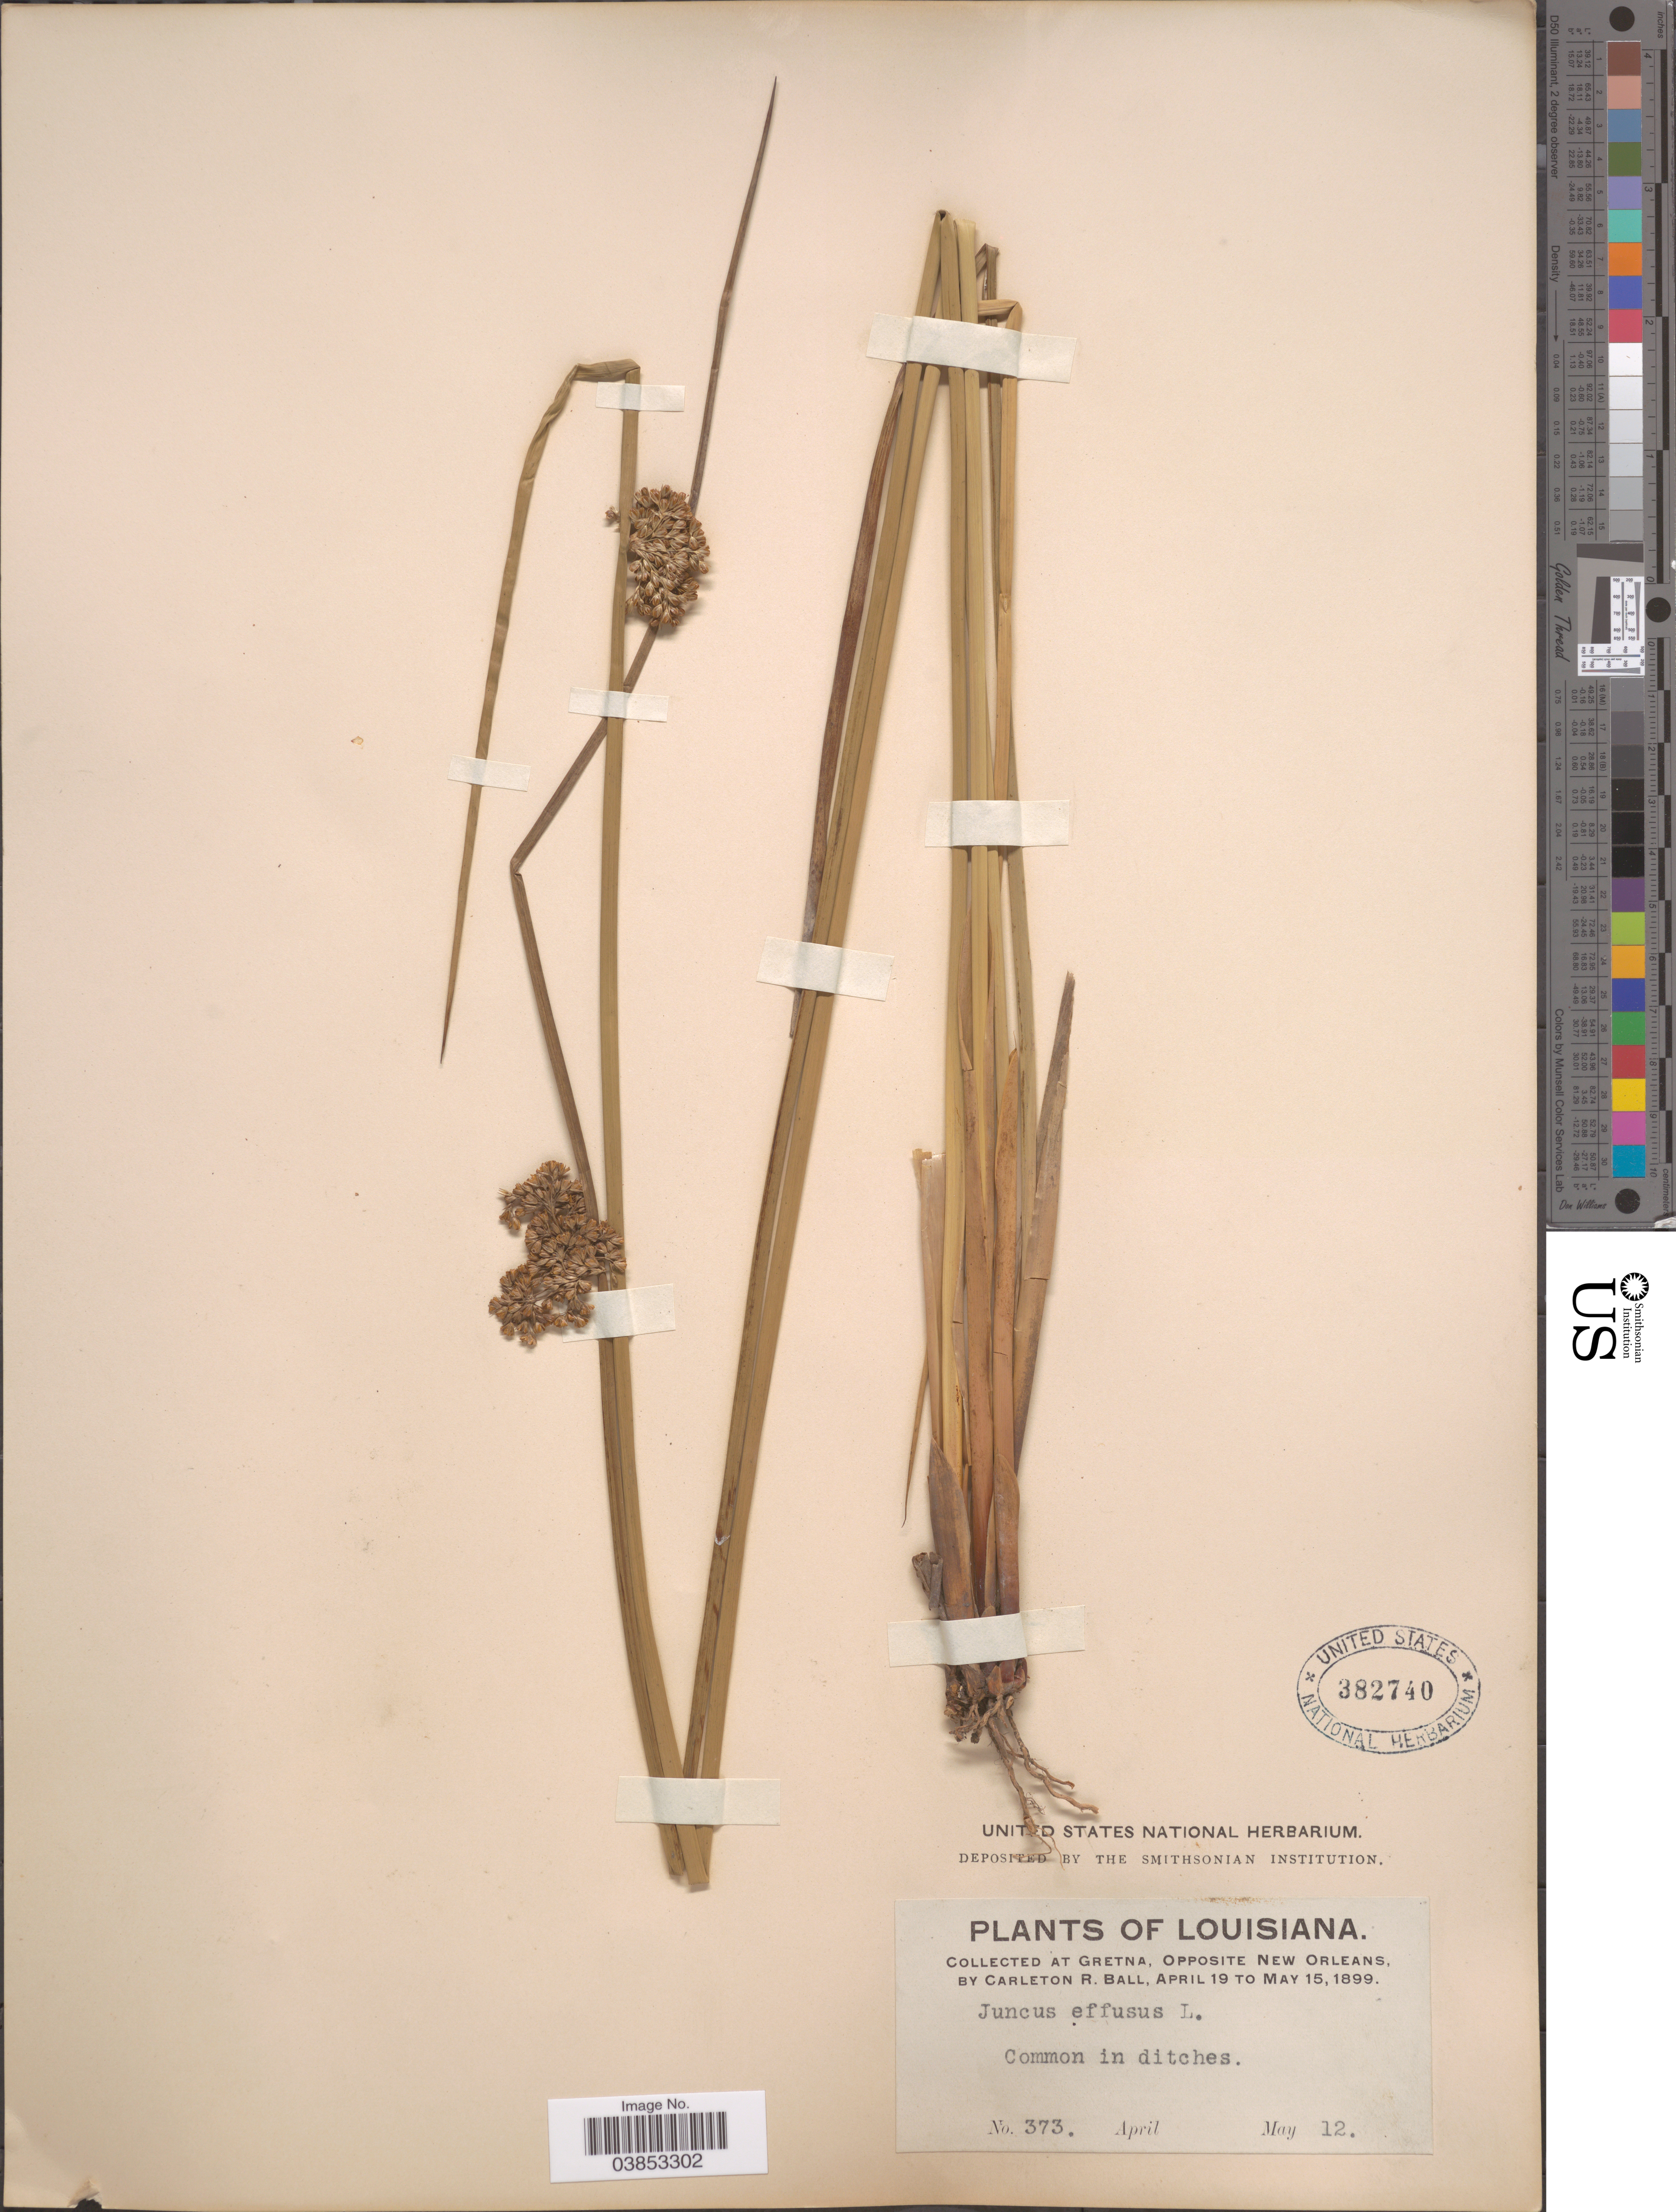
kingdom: Plantae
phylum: Tracheophyta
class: Liliopsida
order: Poales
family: Juncaceae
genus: Juncus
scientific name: Juncus effusus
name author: L.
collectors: C. R. Ball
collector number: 373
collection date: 1899-05-12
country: United States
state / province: Louisiana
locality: Gretna, Opposite New Orleans.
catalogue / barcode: US 382740